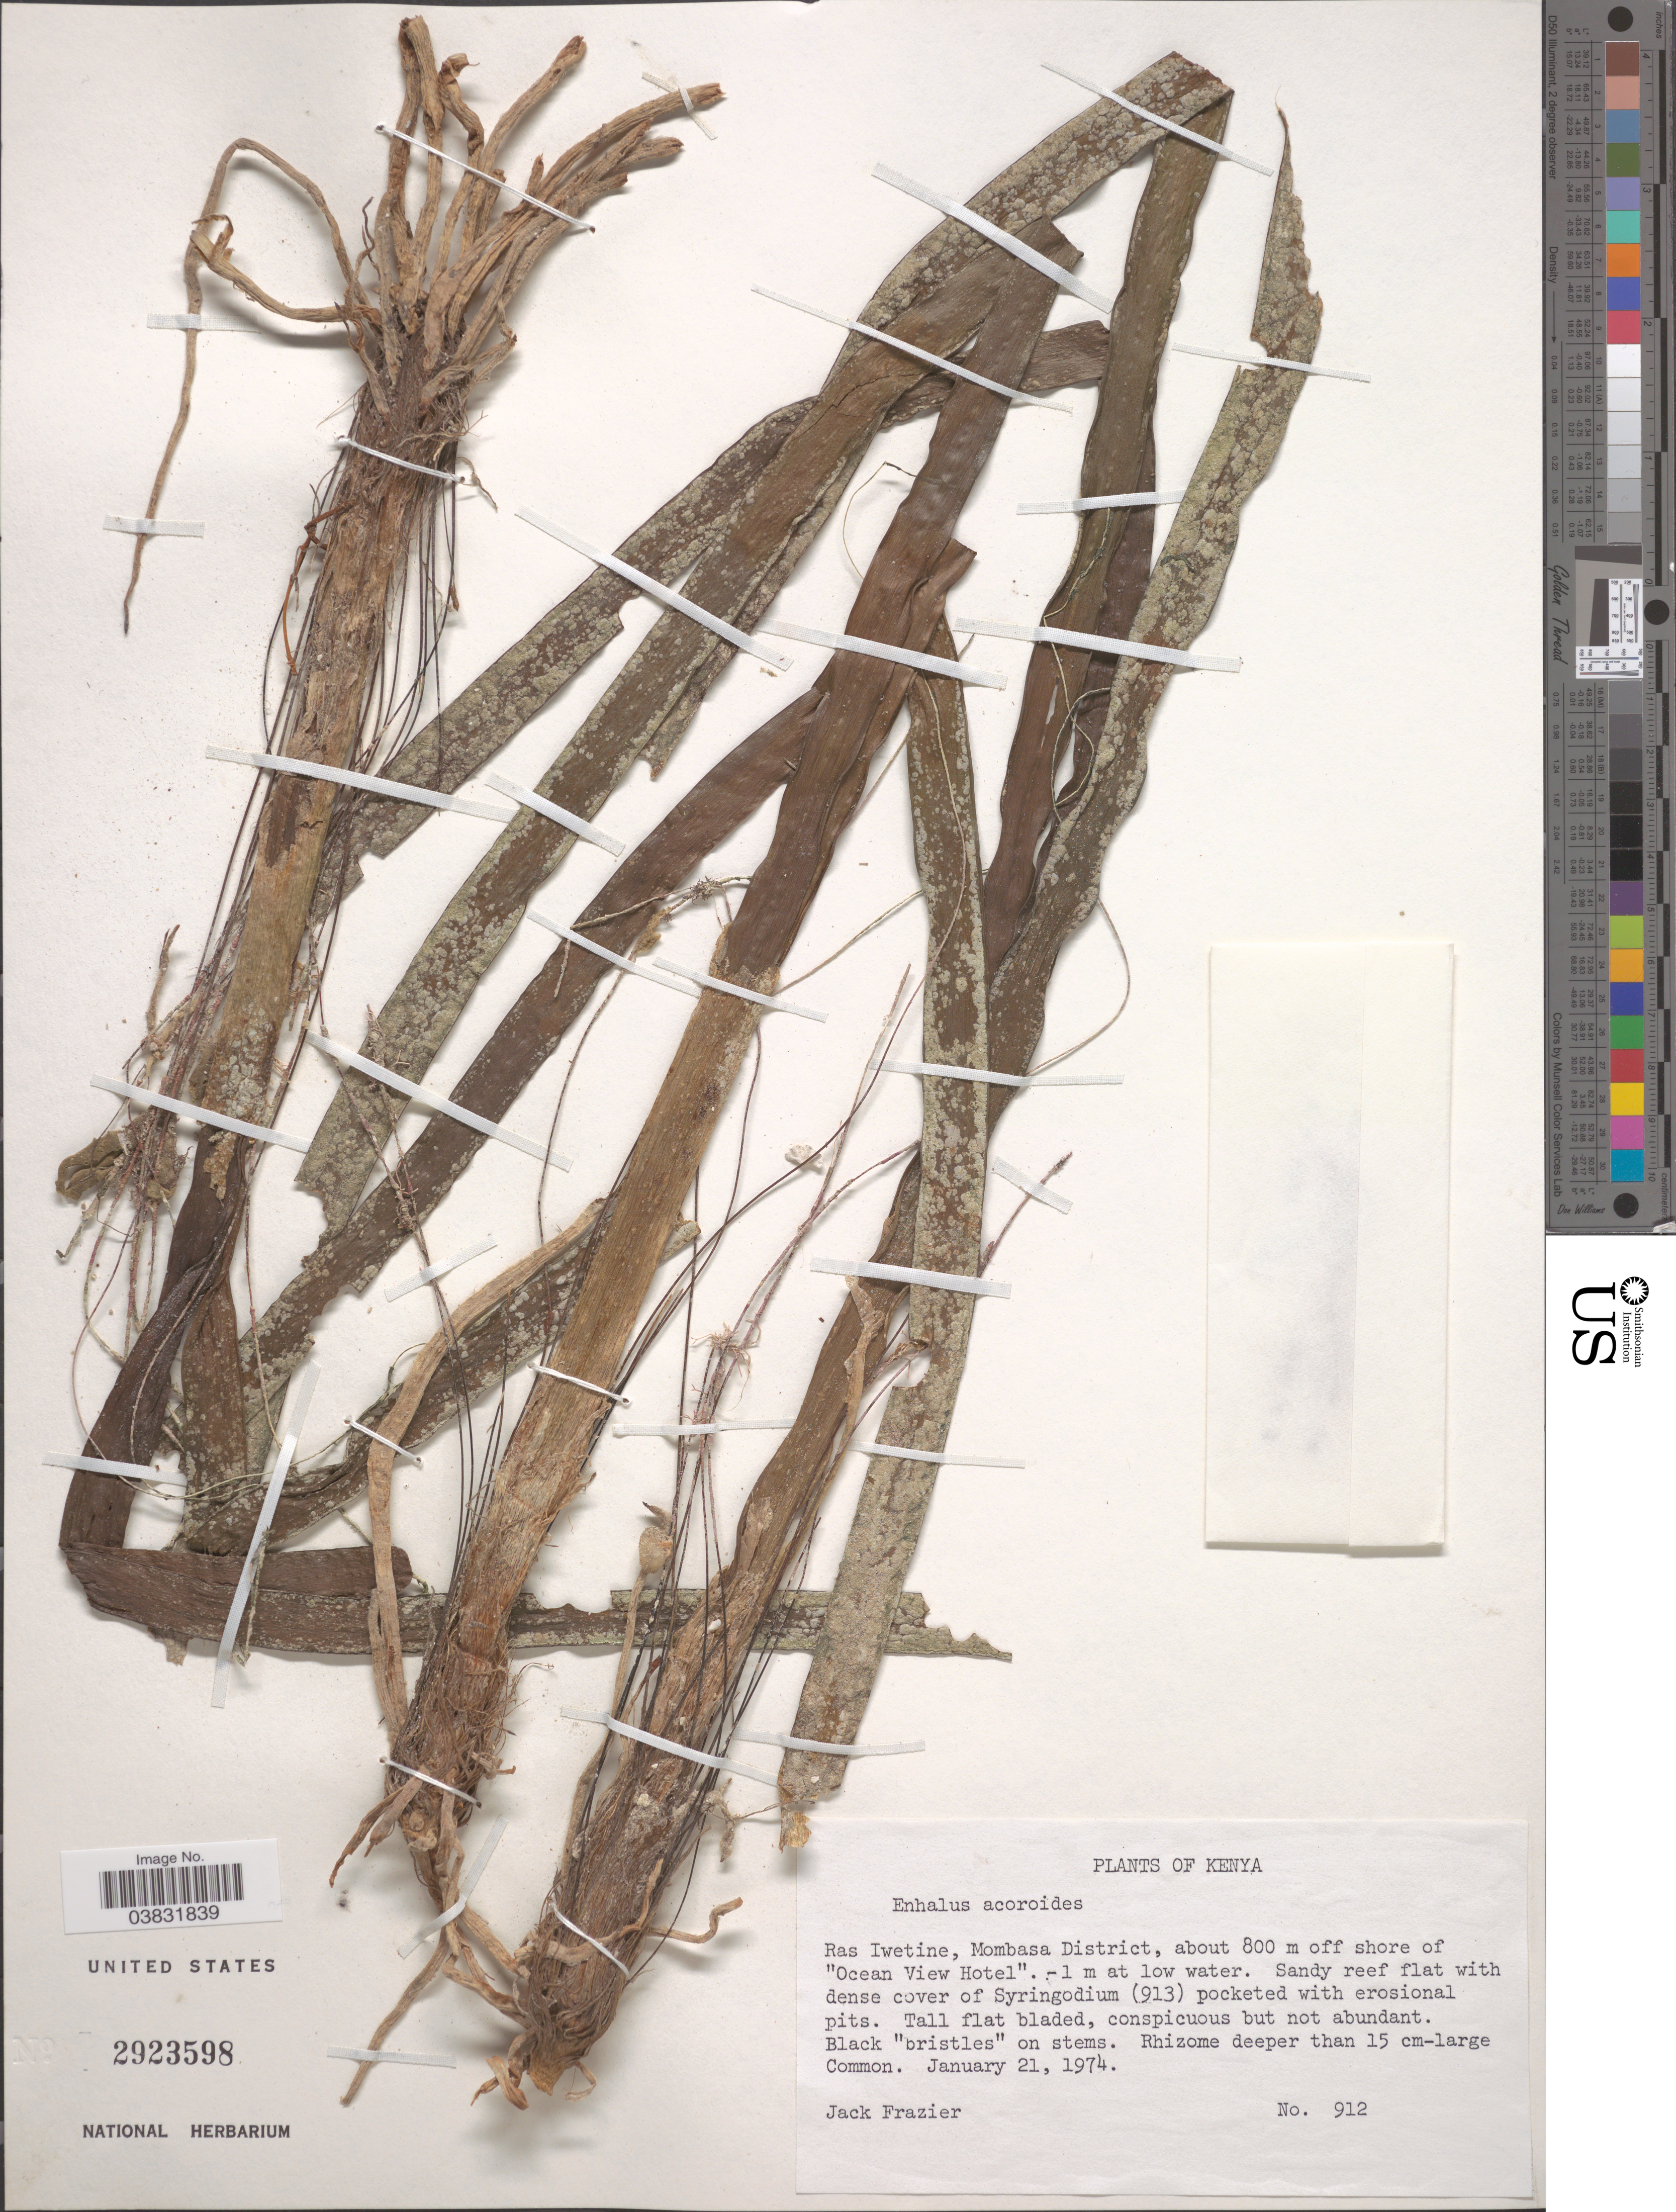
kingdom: Plantae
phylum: Tracheophyta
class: Liliopsida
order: Alismatales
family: Hydrocharitaceae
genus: Enhalus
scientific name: Enhalus acoroides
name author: (L. f.) Royle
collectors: J. Frazier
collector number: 912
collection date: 1974-01-21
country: Kenya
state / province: Mombasa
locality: Ras Iwetine, Mombasa District, about 800 m off shore of "Ocean View Hotel".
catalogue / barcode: US 2923598